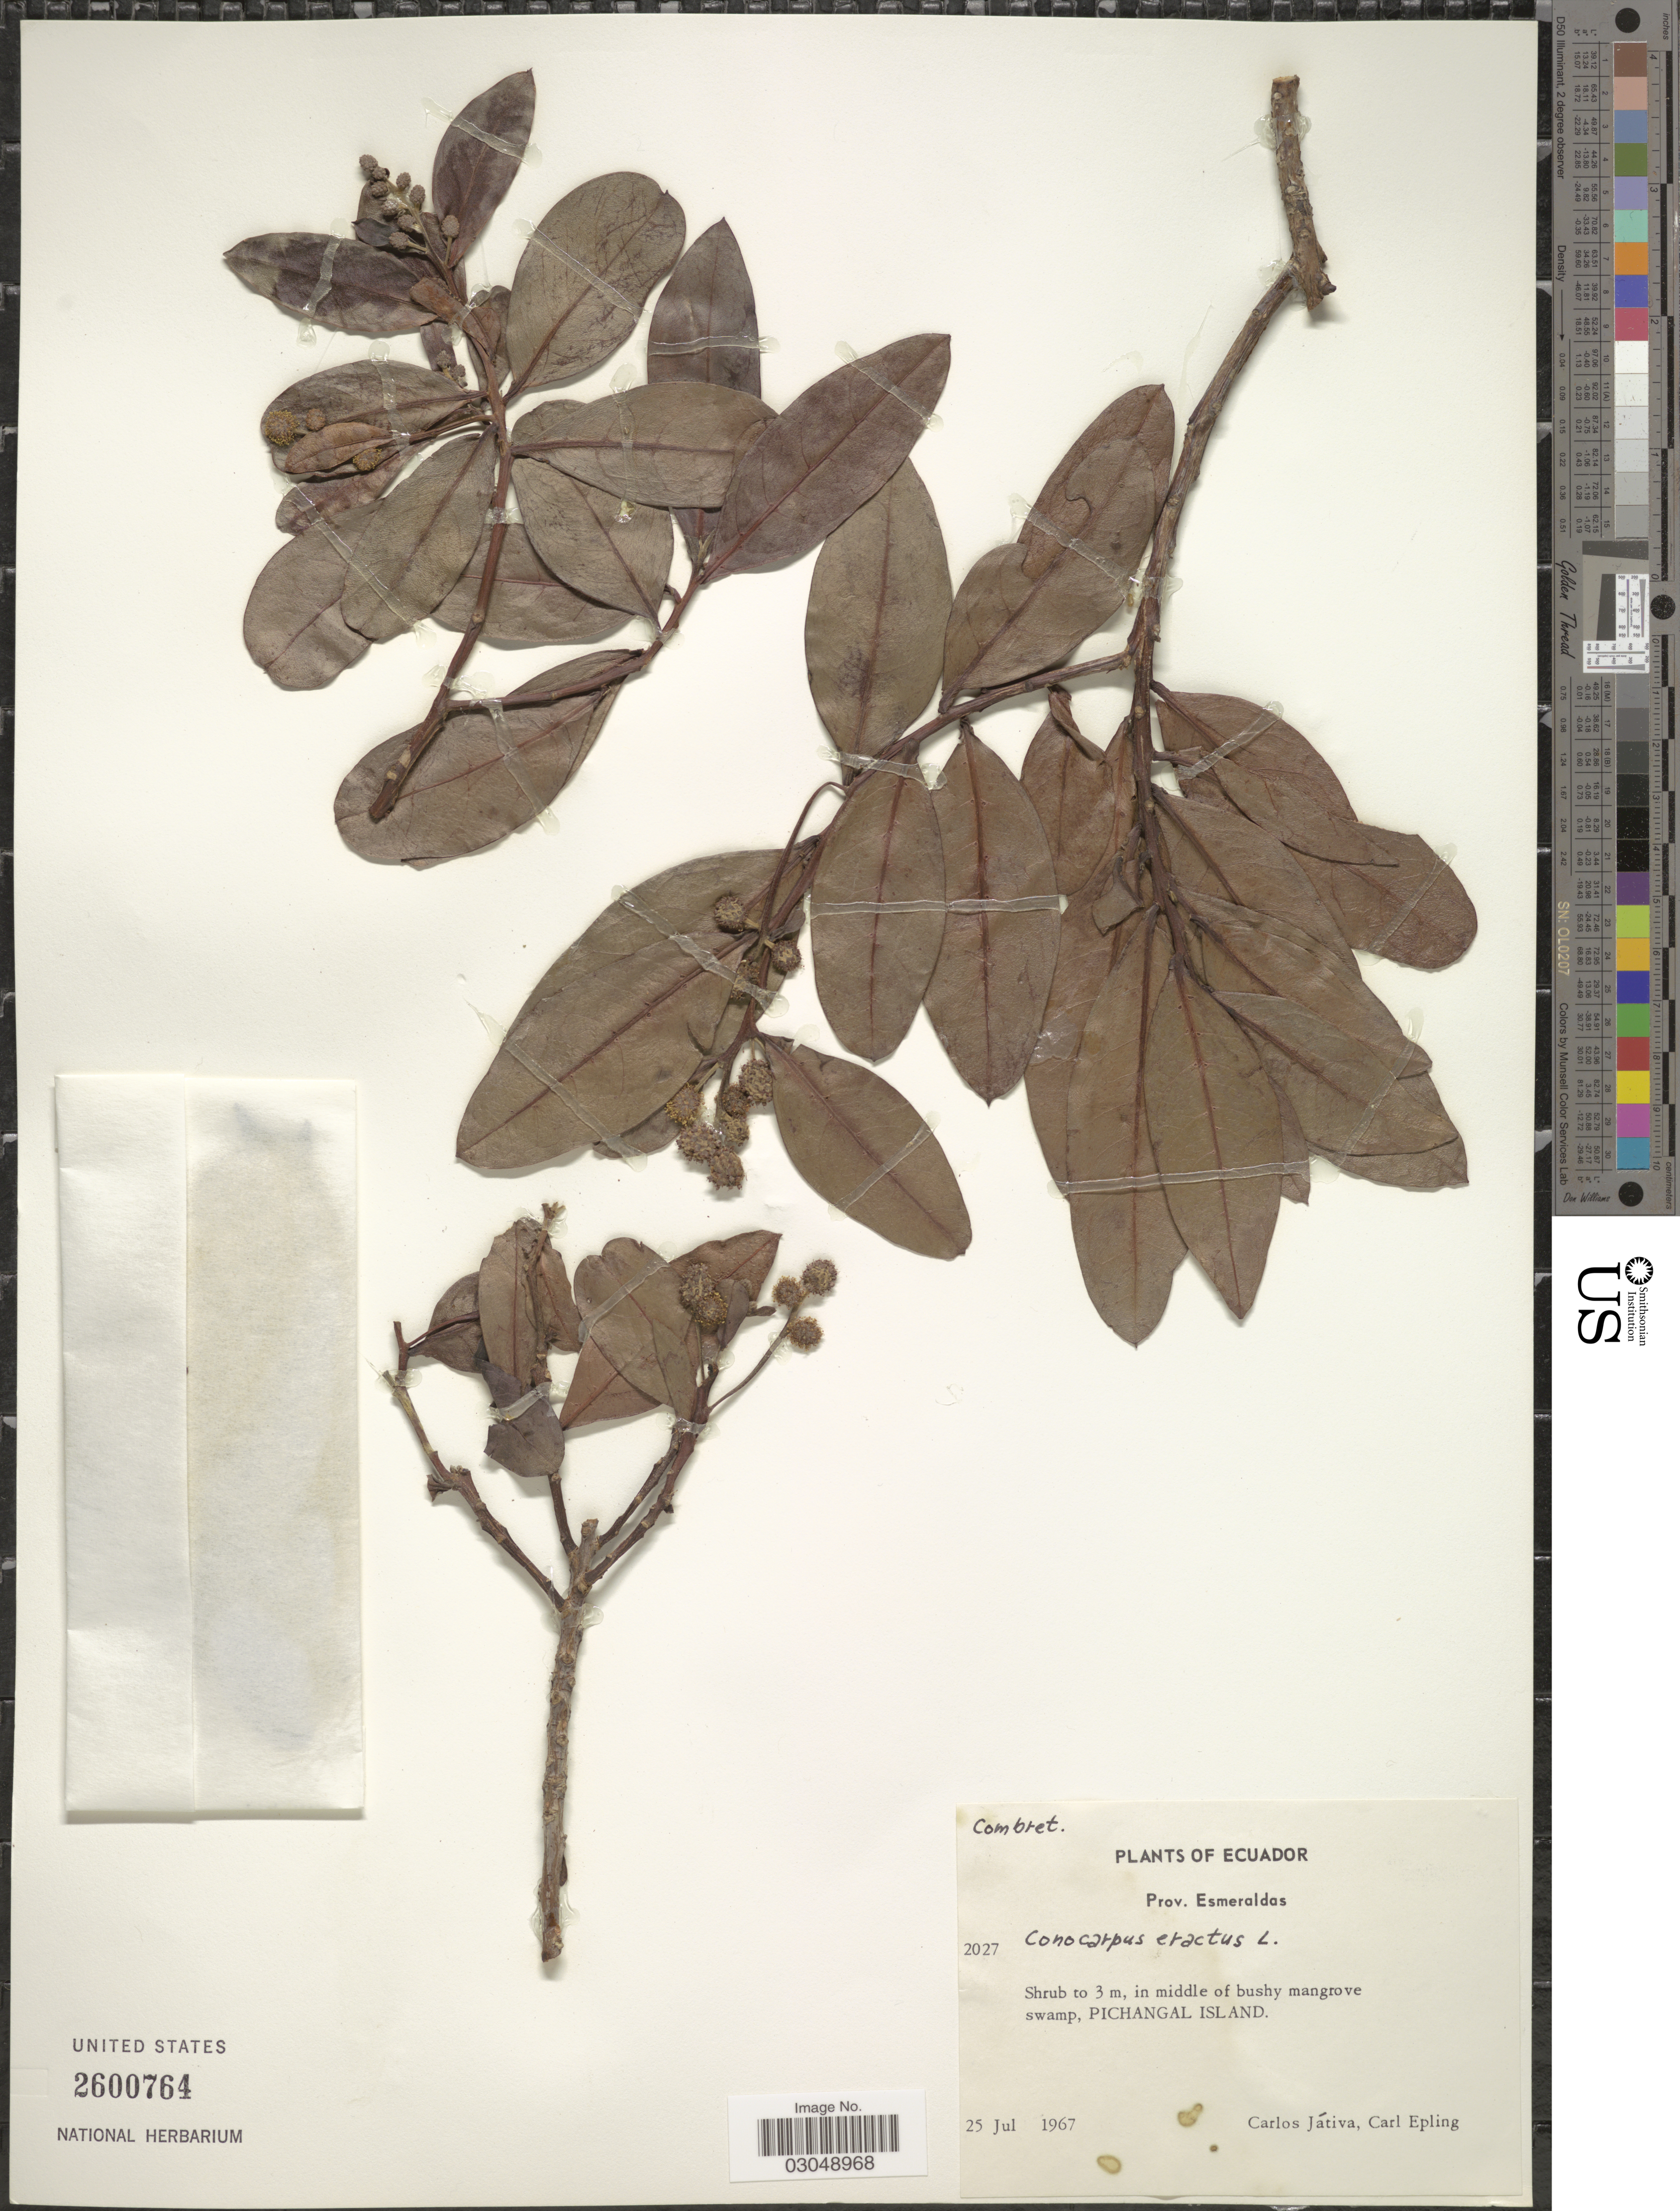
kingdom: Plantae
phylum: Tracheophyta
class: Magnoliopsida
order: Myrtales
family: Combretaceae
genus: Conocarpus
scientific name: Conocarpus erectus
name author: L.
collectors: C. D. Játiva & C. C. Epling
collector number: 2027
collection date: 1967-07-25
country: Ecuador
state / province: Esmeraldas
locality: Pichangal Island.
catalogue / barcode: US 2600764